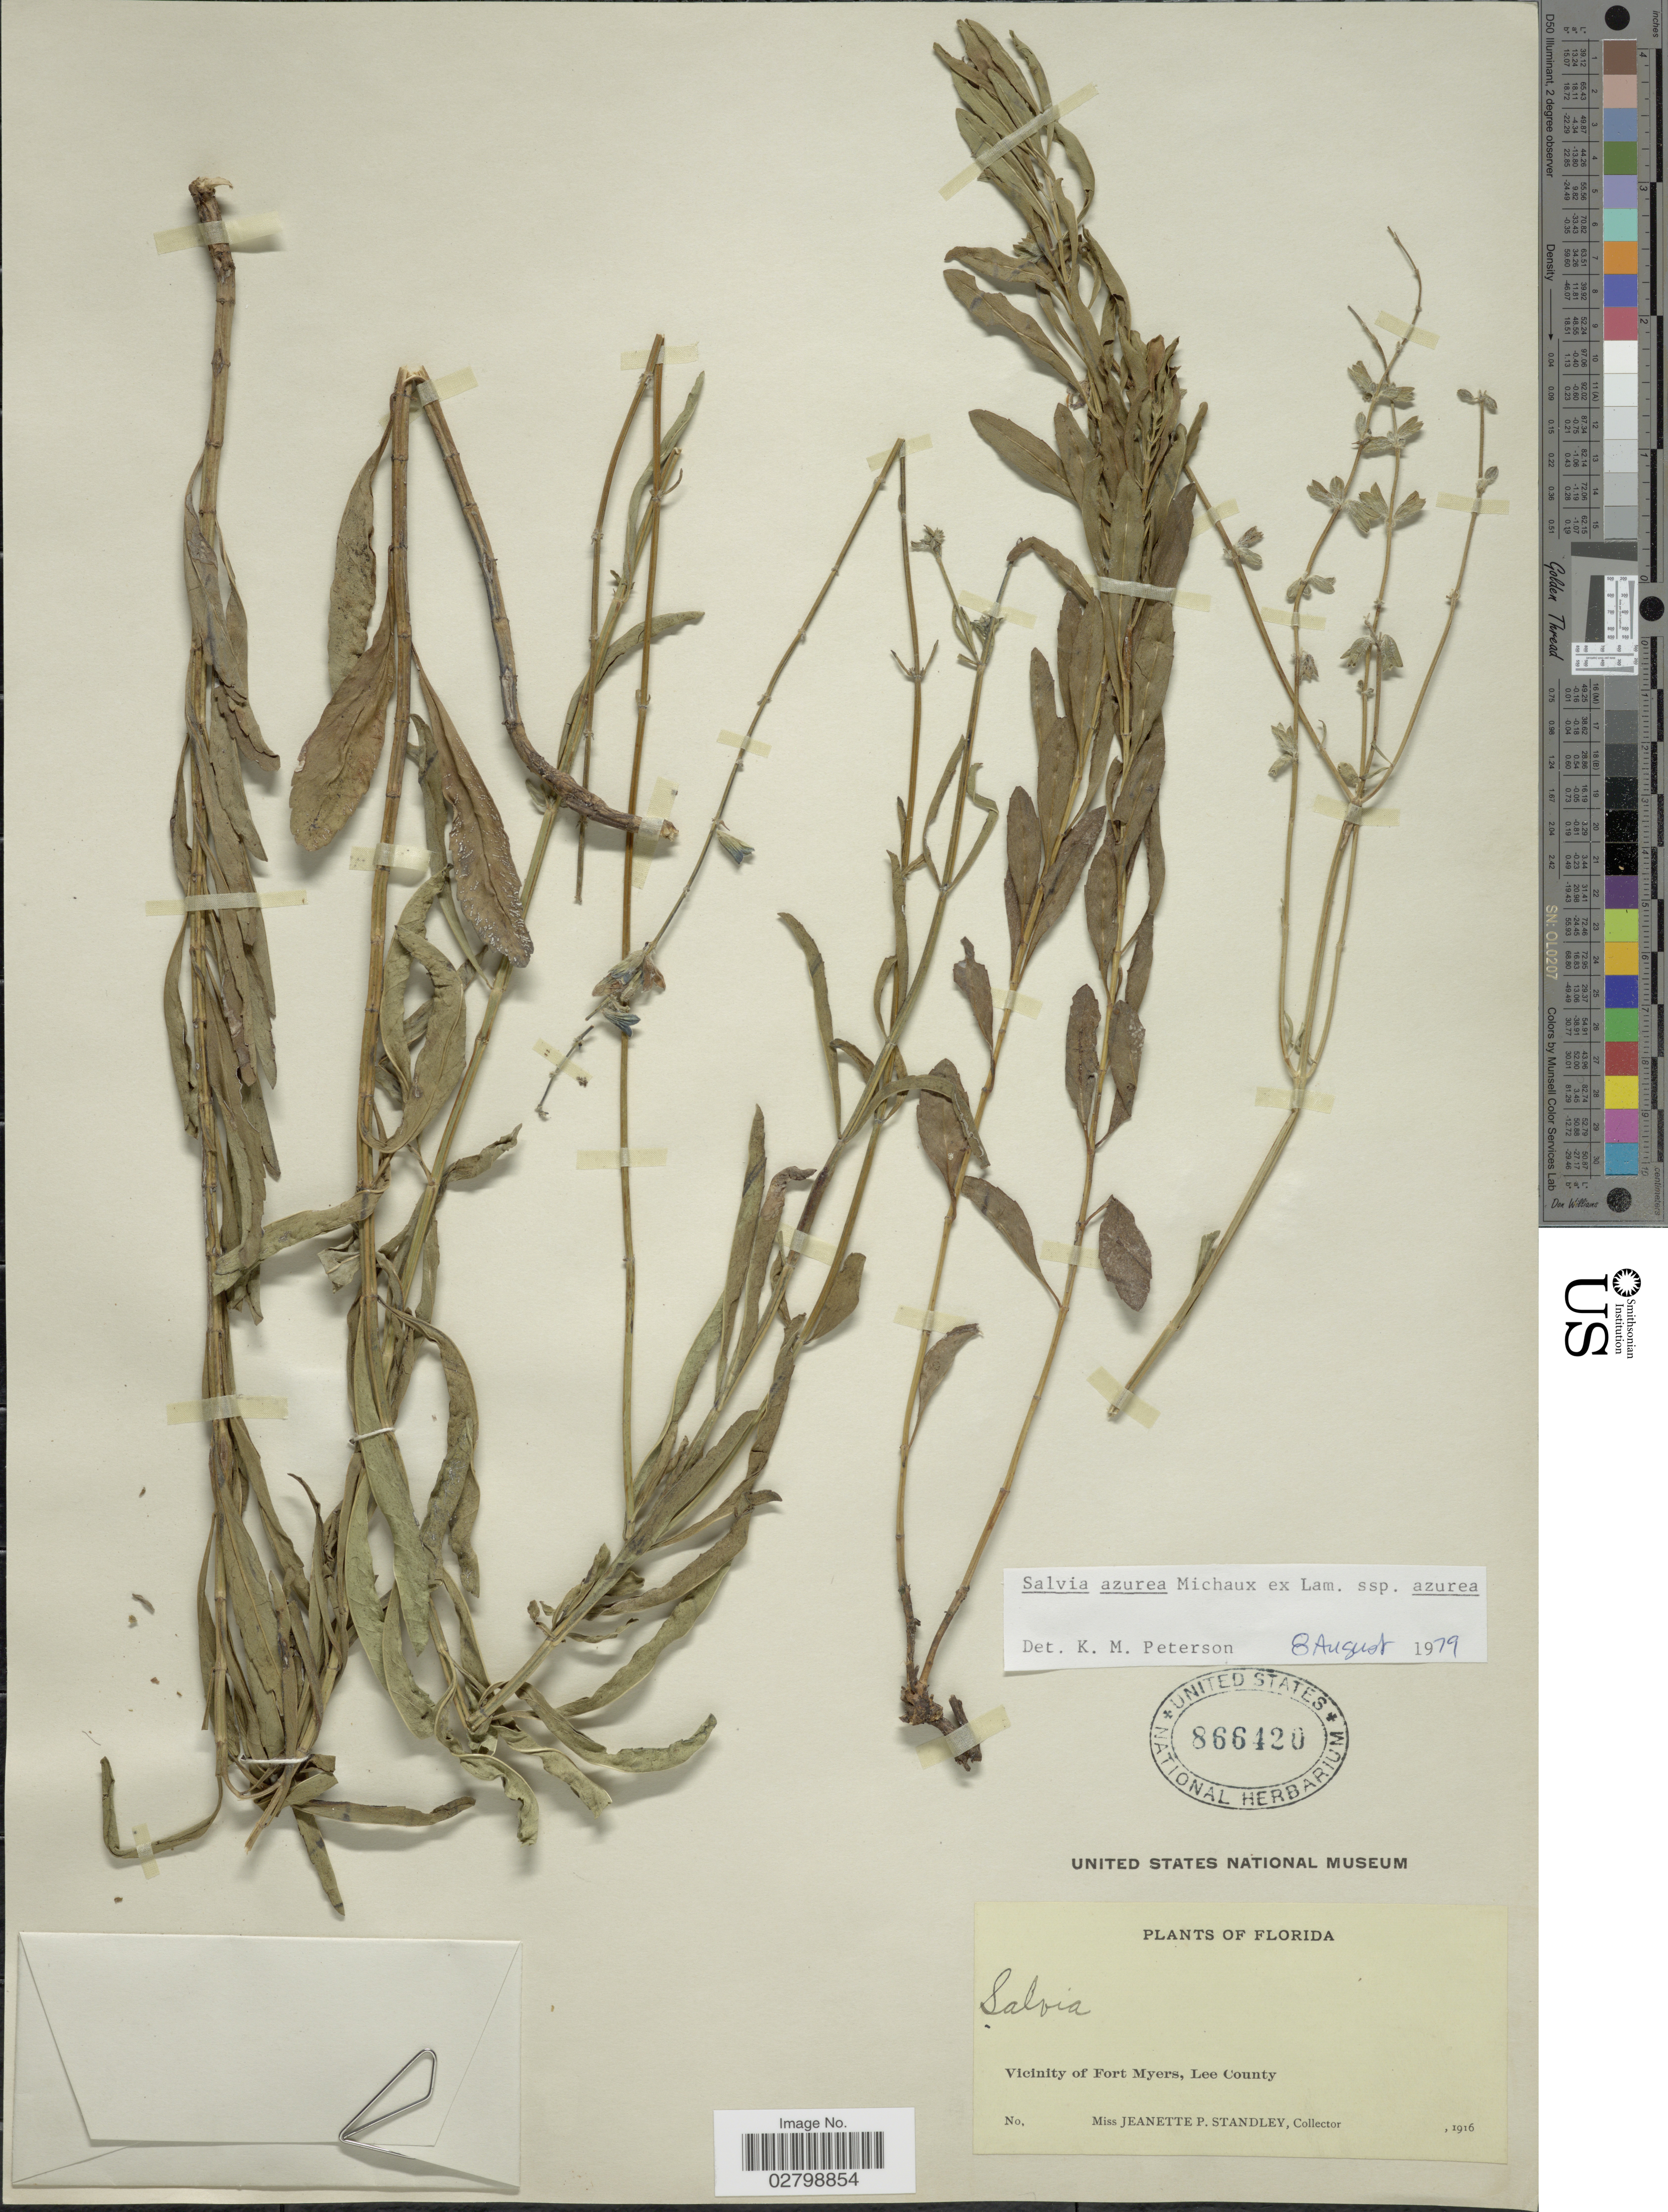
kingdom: Plantae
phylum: Tracheophyta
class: Magnoliopsida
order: Lamiales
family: Lamiaceae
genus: Salvia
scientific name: Salvia azurea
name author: Michx. ex Vahl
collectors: J. P. Standley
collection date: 1916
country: United States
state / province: Florida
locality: Vicinity of Fort Myers, Lee County.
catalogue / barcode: US 866420